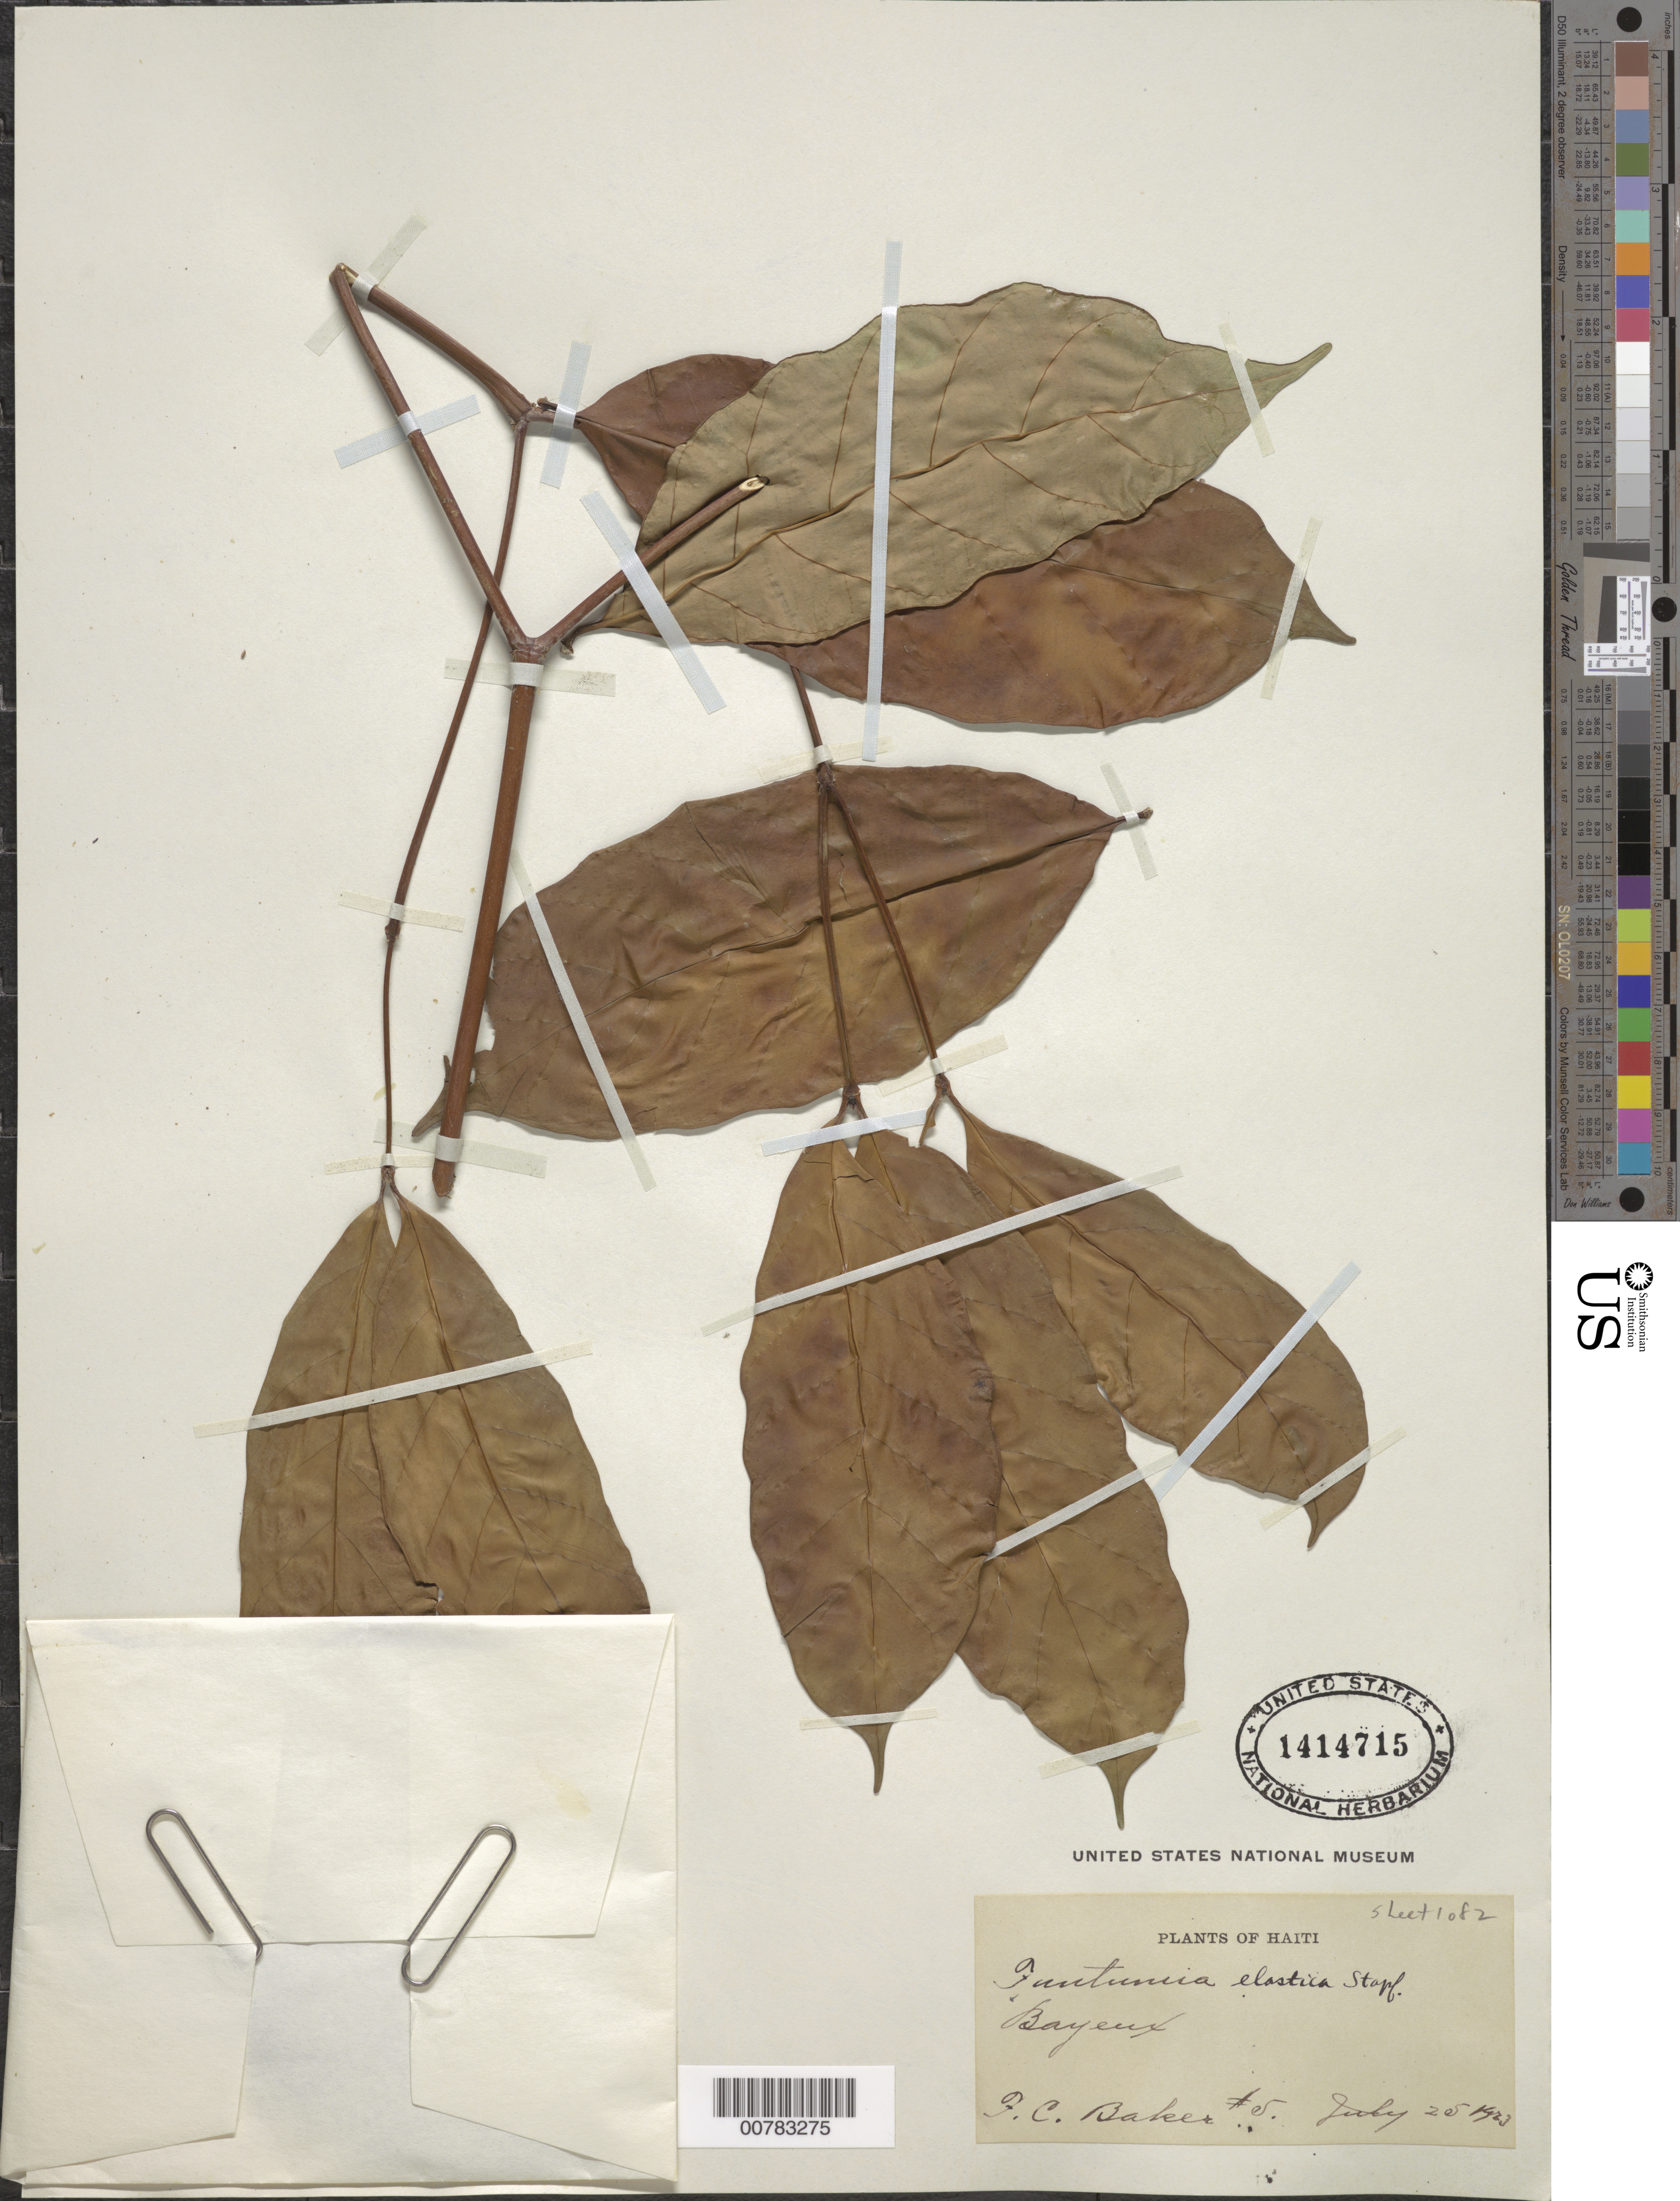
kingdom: Plantae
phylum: Tracheophyta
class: Magnoliopsida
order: Gentianales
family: Apocynaceae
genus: Funtumia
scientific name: Funtumia elastica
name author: Stapf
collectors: F. C. Baker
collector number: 5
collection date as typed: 25 Jul 1923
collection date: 1923-07-25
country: Haiti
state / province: Nord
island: Hispaniola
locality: Bayeux.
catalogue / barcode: US 1414715